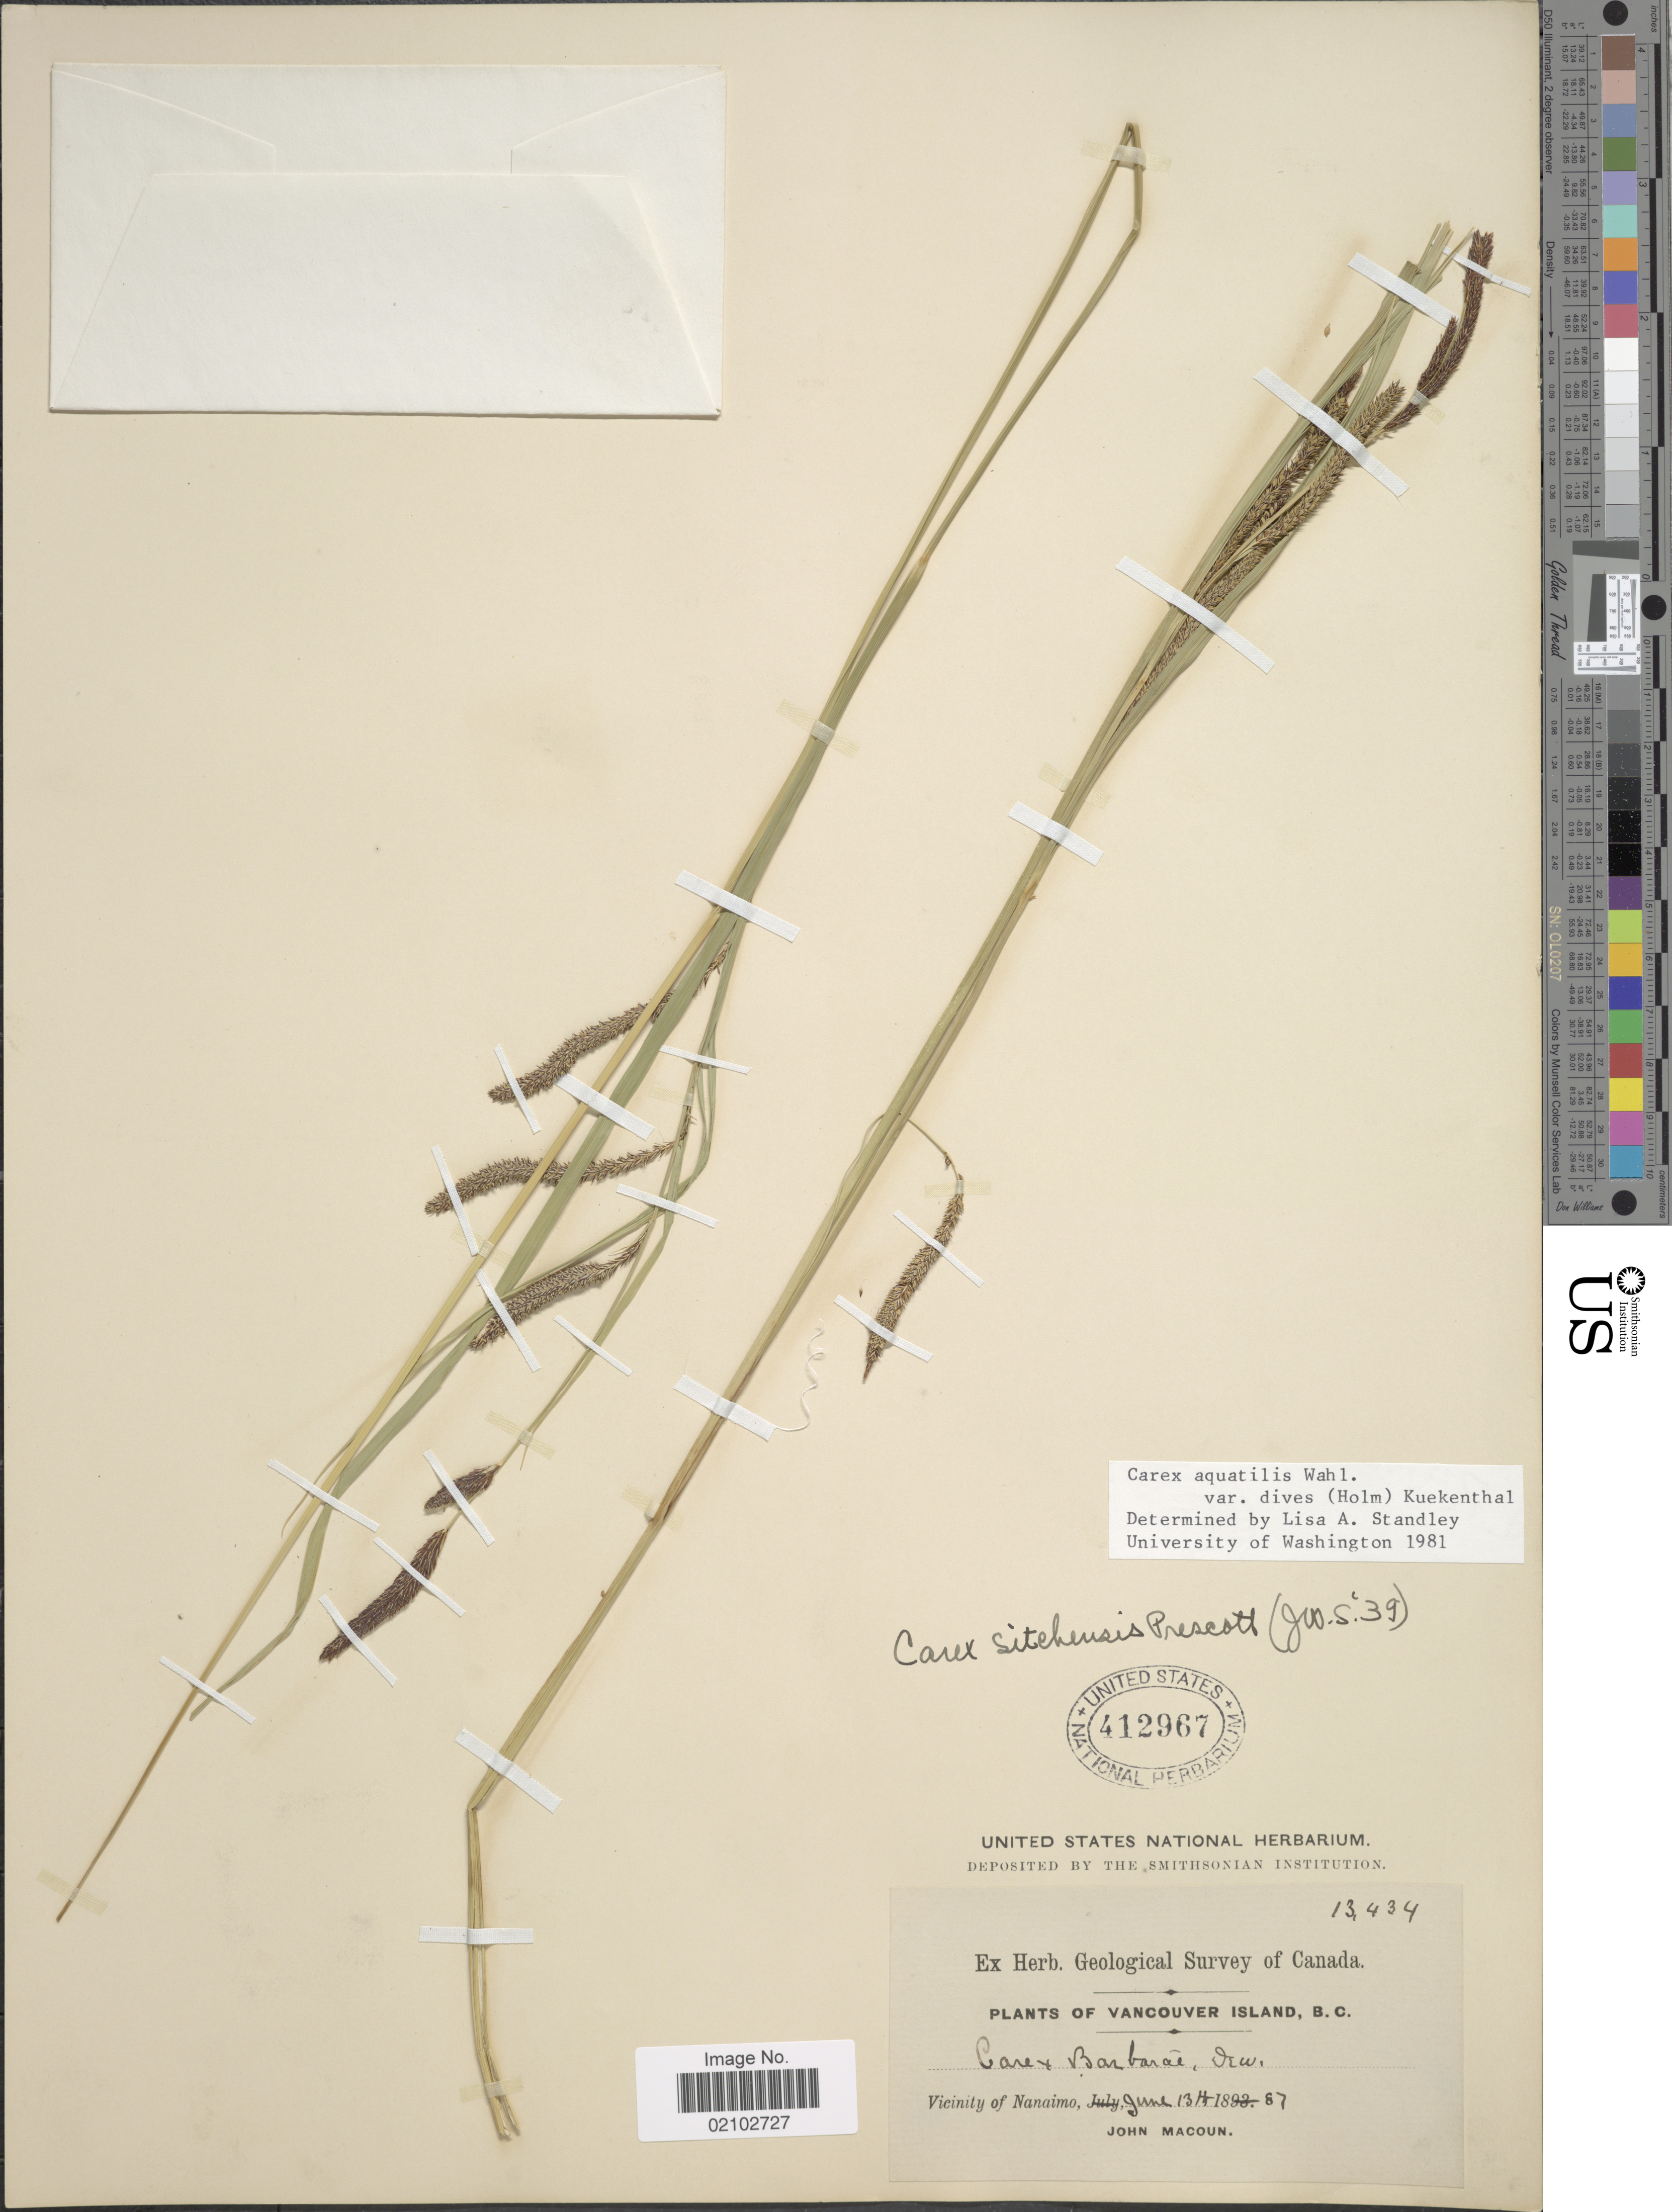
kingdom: Plantae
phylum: Tracheophyta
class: Liliopsida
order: Poales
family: Cyperaceae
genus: Carex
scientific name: Carex aquatilis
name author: Wahlenb.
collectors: J. Macoun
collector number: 13434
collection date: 1887-06-13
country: Canada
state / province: British Columbia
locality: Vancouver Island, Vicinity of Nanaimo.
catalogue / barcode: US 412967